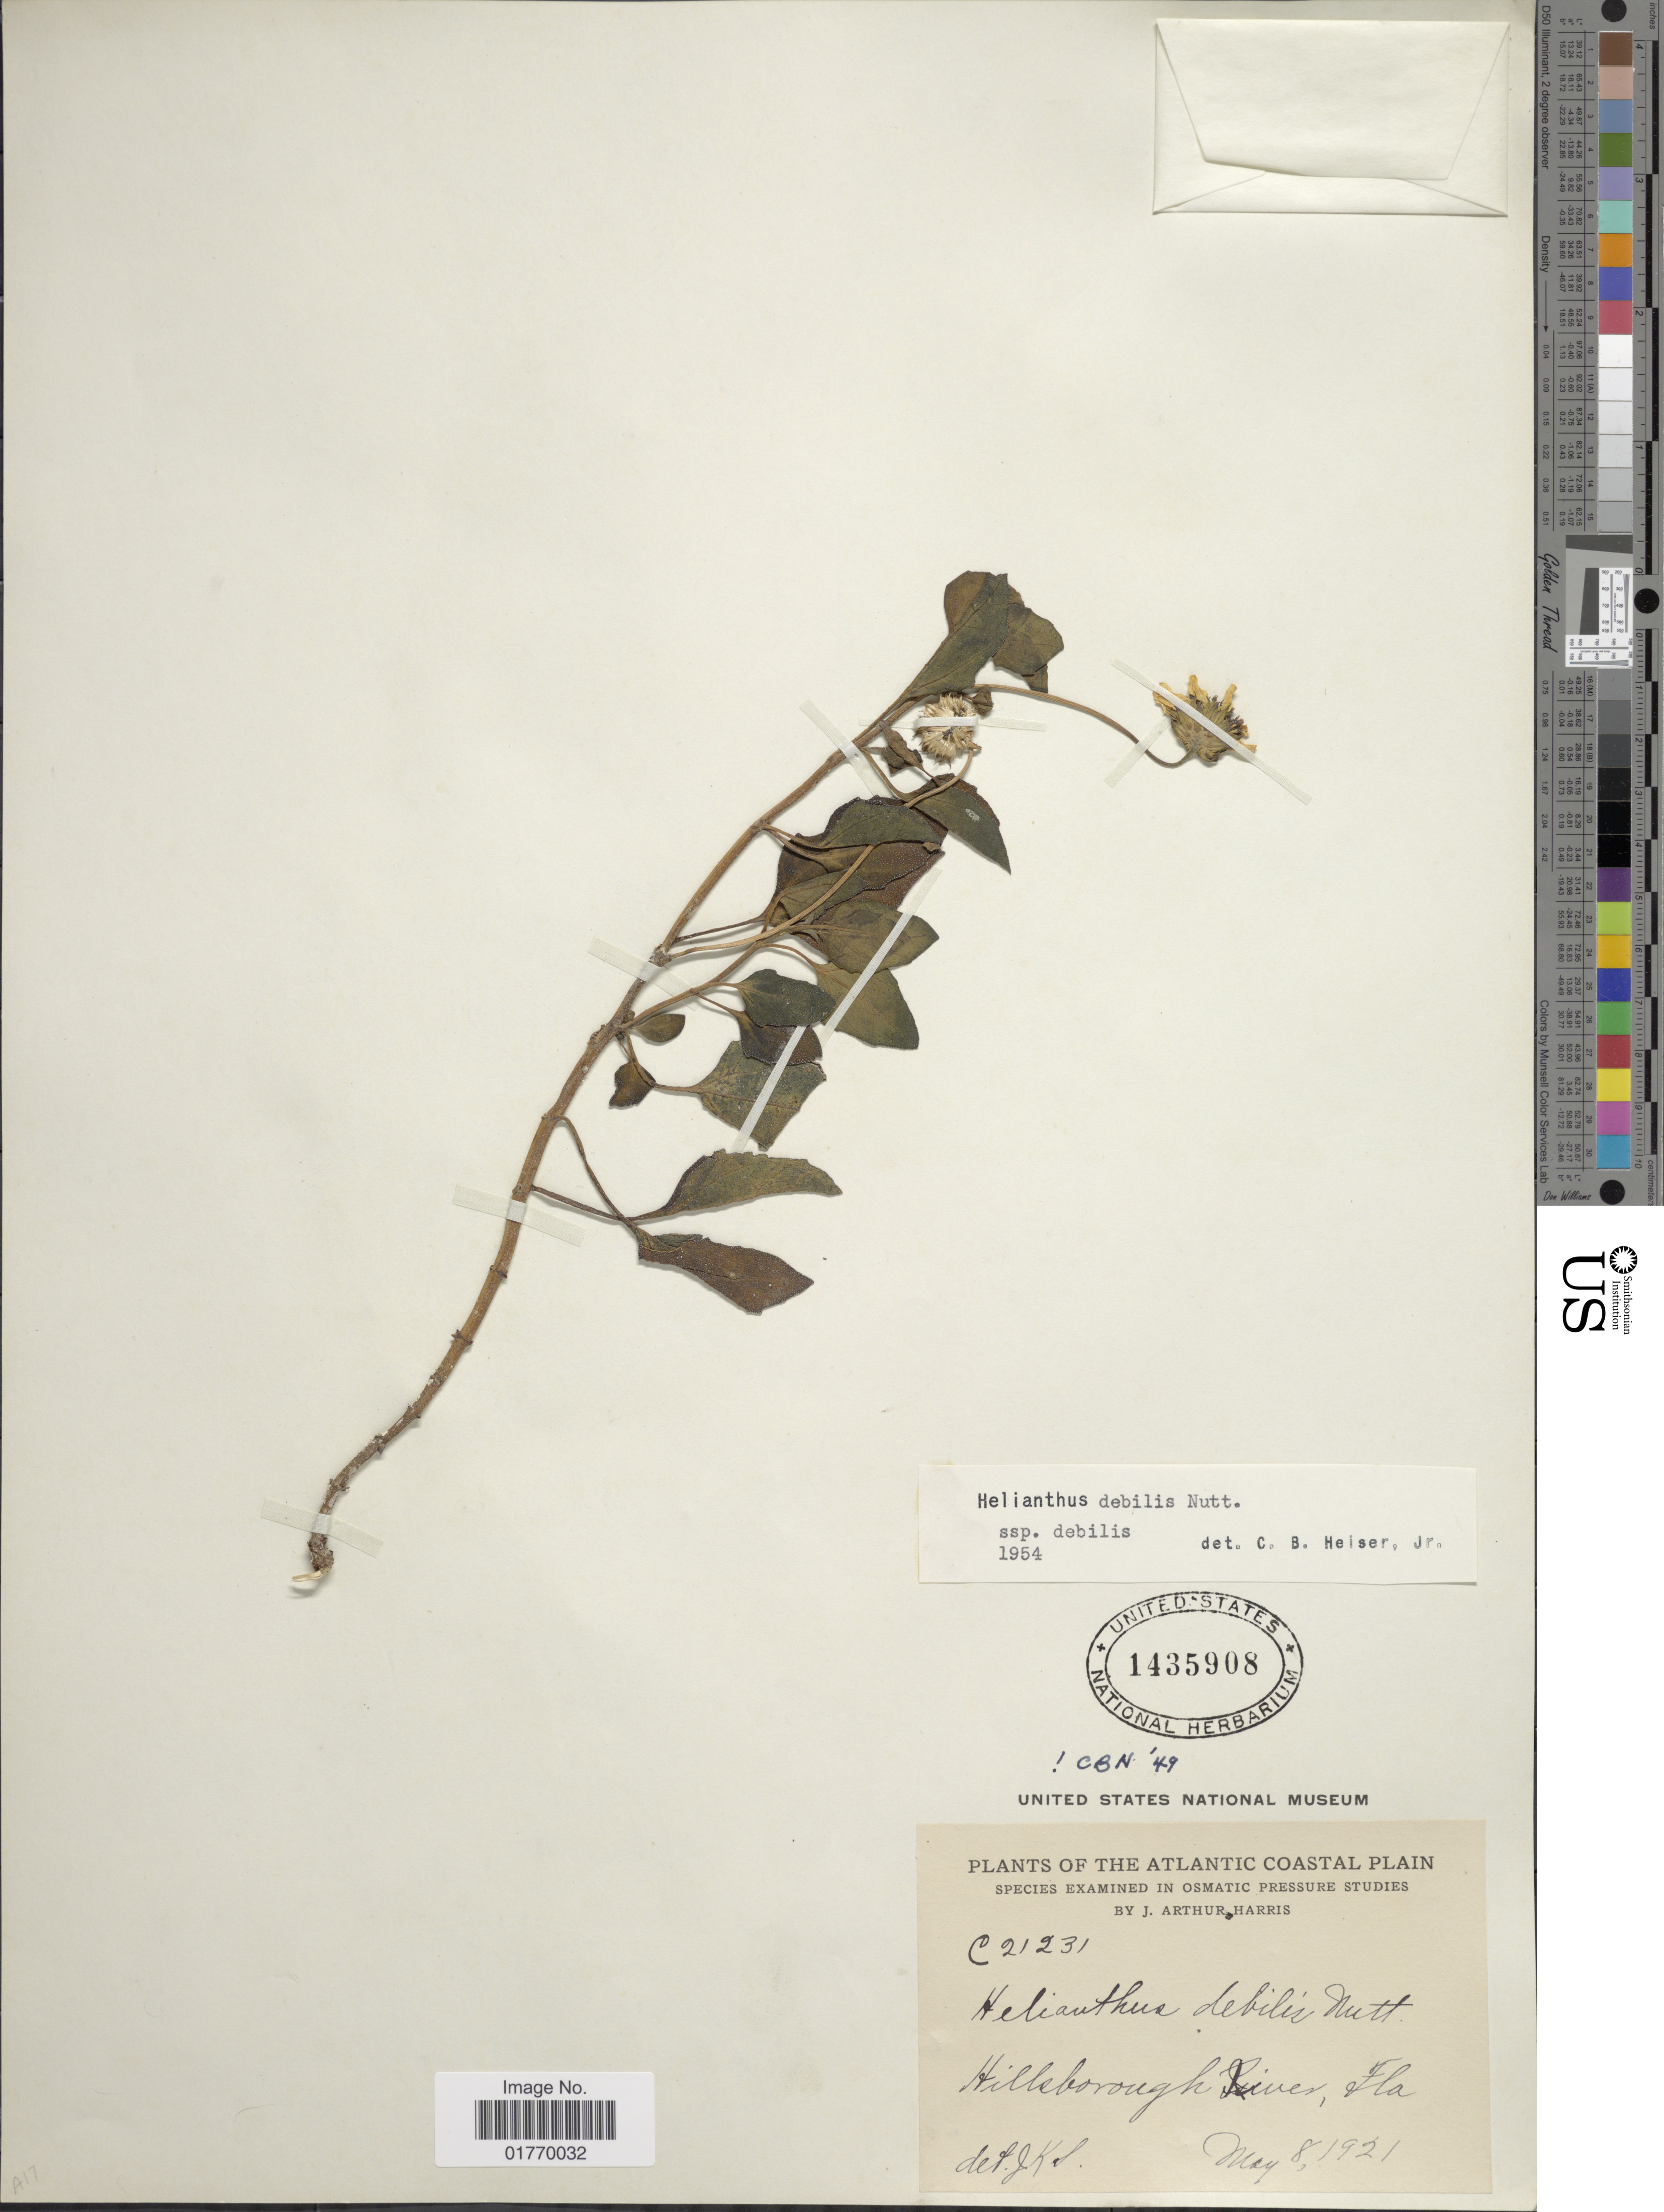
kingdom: Plantae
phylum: Tracheophyta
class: Magnoliopsida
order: Asterales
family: Asteraceae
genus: Helianthus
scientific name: Helianthus debilis subsp. debilis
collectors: A. Harris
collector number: C21231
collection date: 1921-05-08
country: United States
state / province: Florida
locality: The Atlantic Coastal Plain, Hillsborough River, Fla.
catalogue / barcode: US 1435908